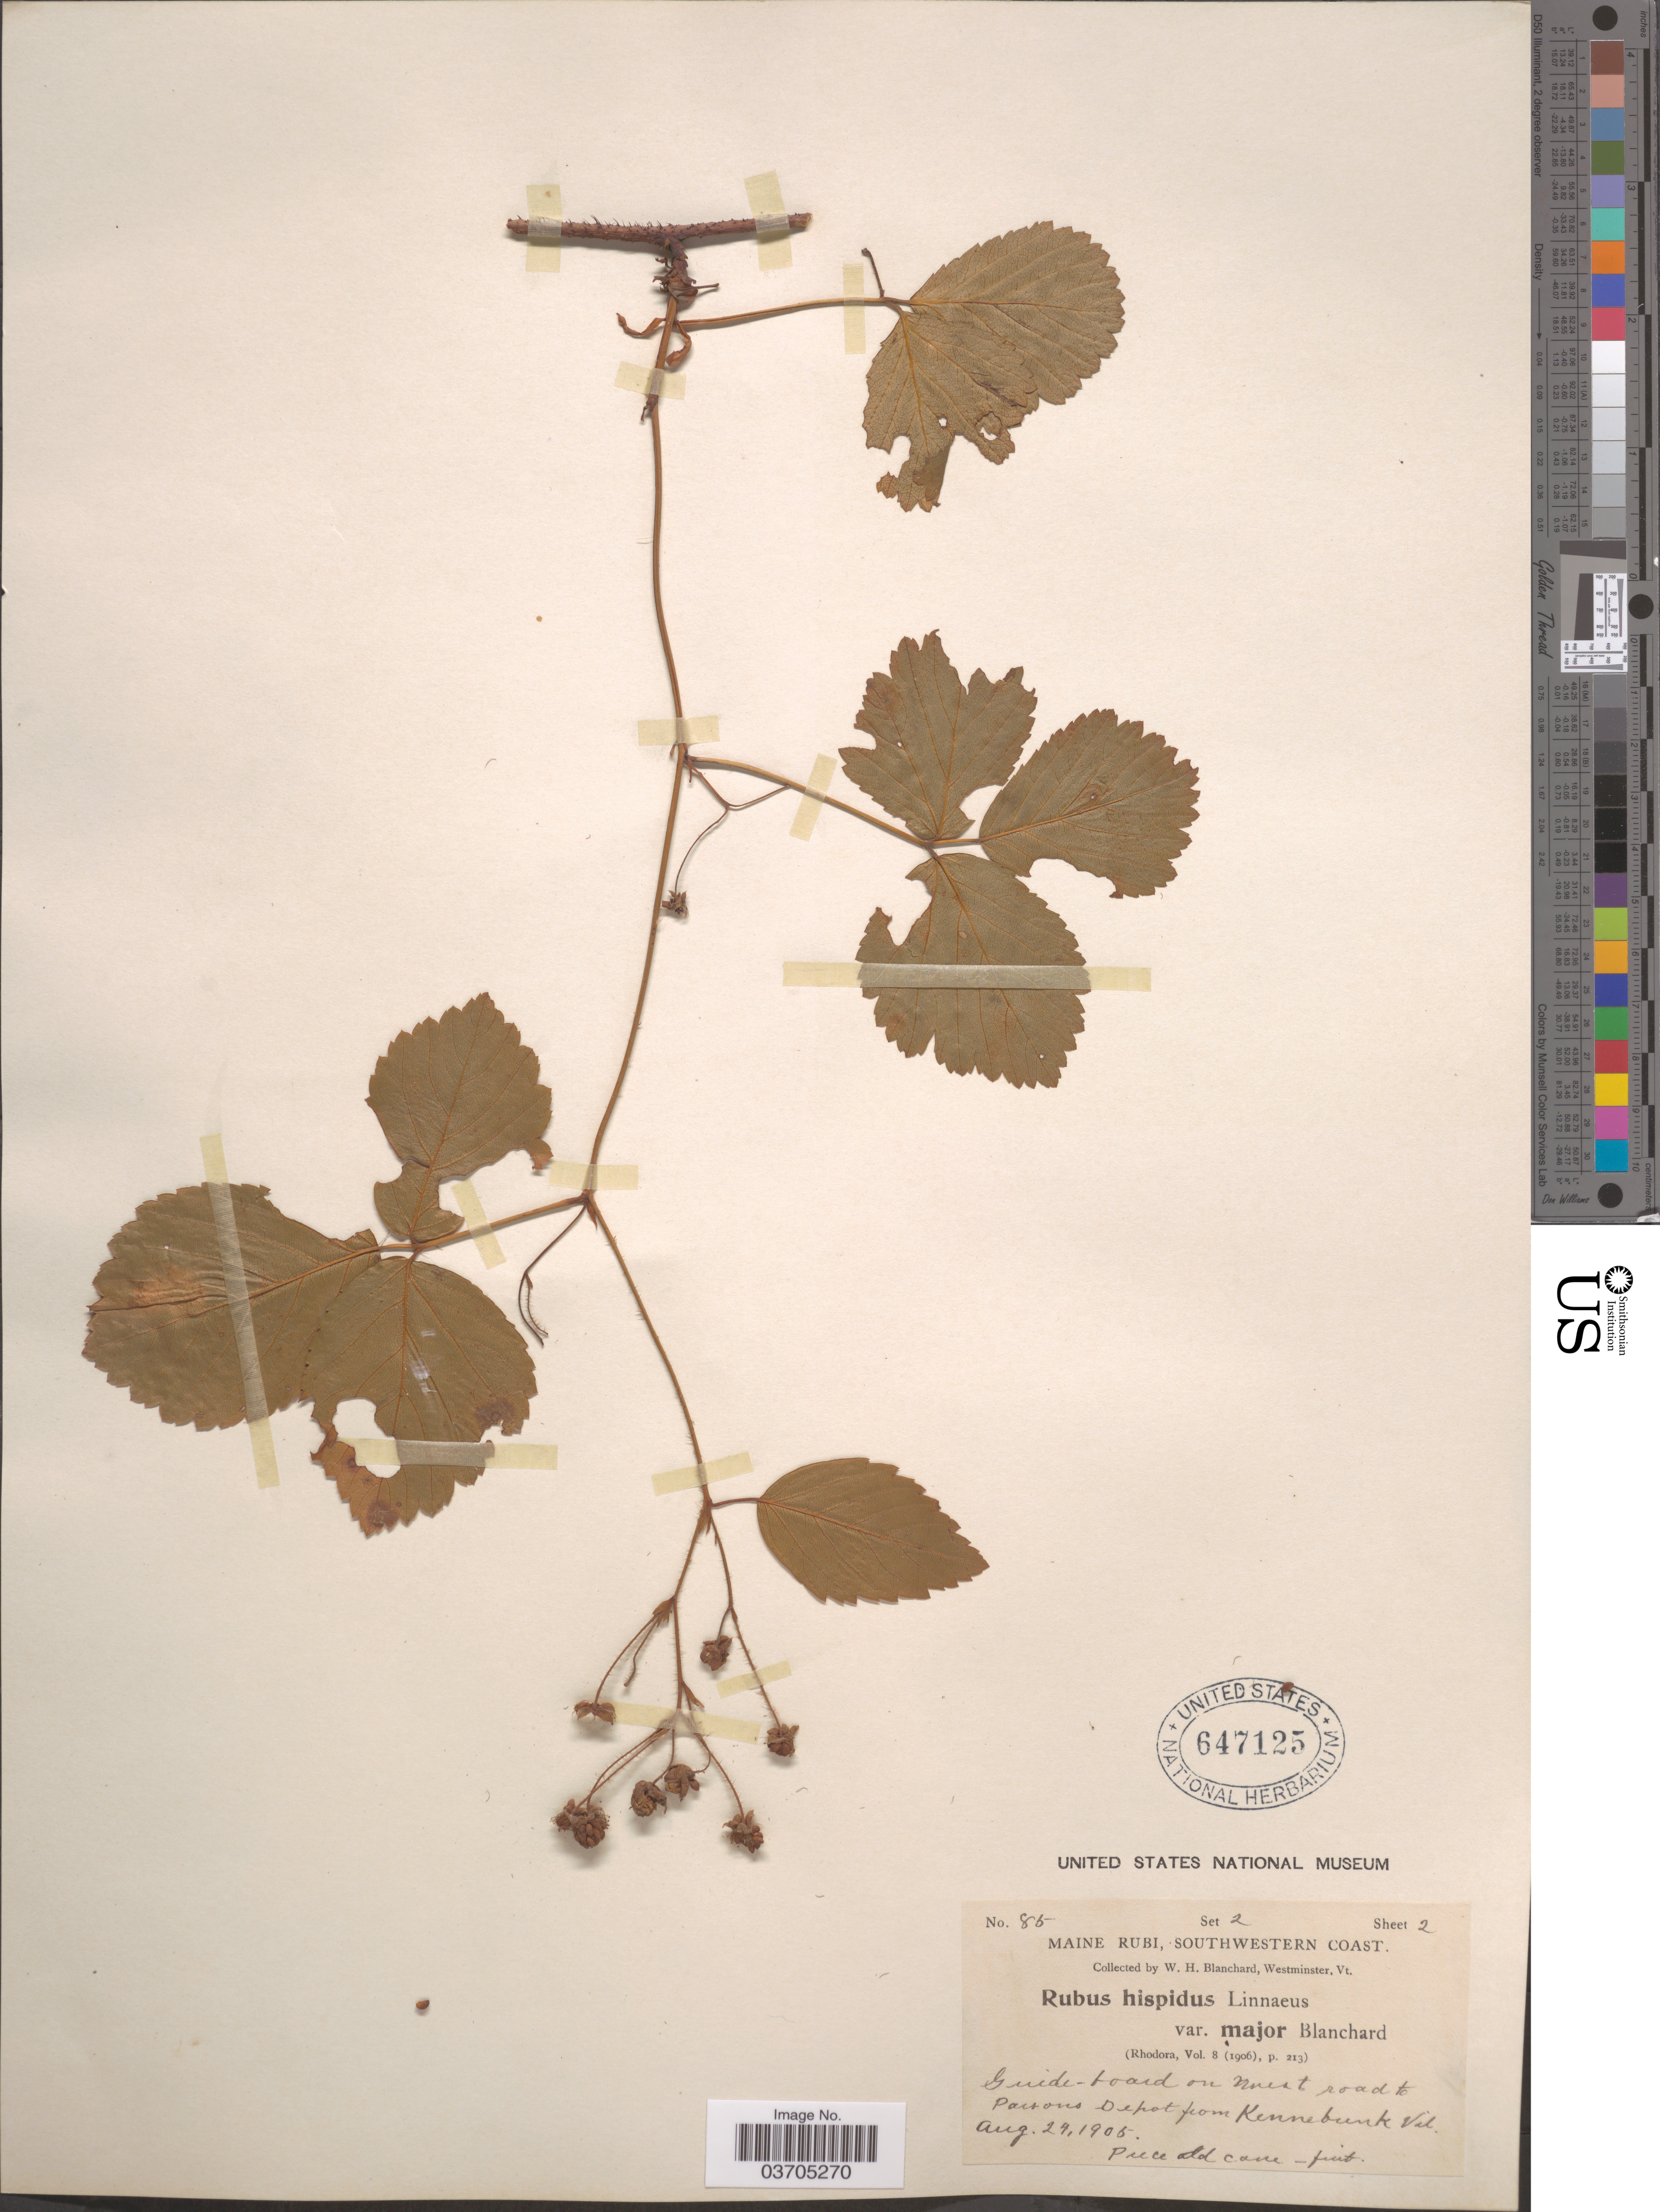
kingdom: Plantae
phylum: Tracheophyta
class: Magnoliopsida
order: Rosales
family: Rosaceae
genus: Rubus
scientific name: Rubus hispidus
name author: L.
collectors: W. H. Blanchard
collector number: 85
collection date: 1905-08-24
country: United States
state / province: Maine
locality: Maine Rubi, Southwestern Coast. Guide-board on west road to Parsons Depot from Kennebunk Vil.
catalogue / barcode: US 647125